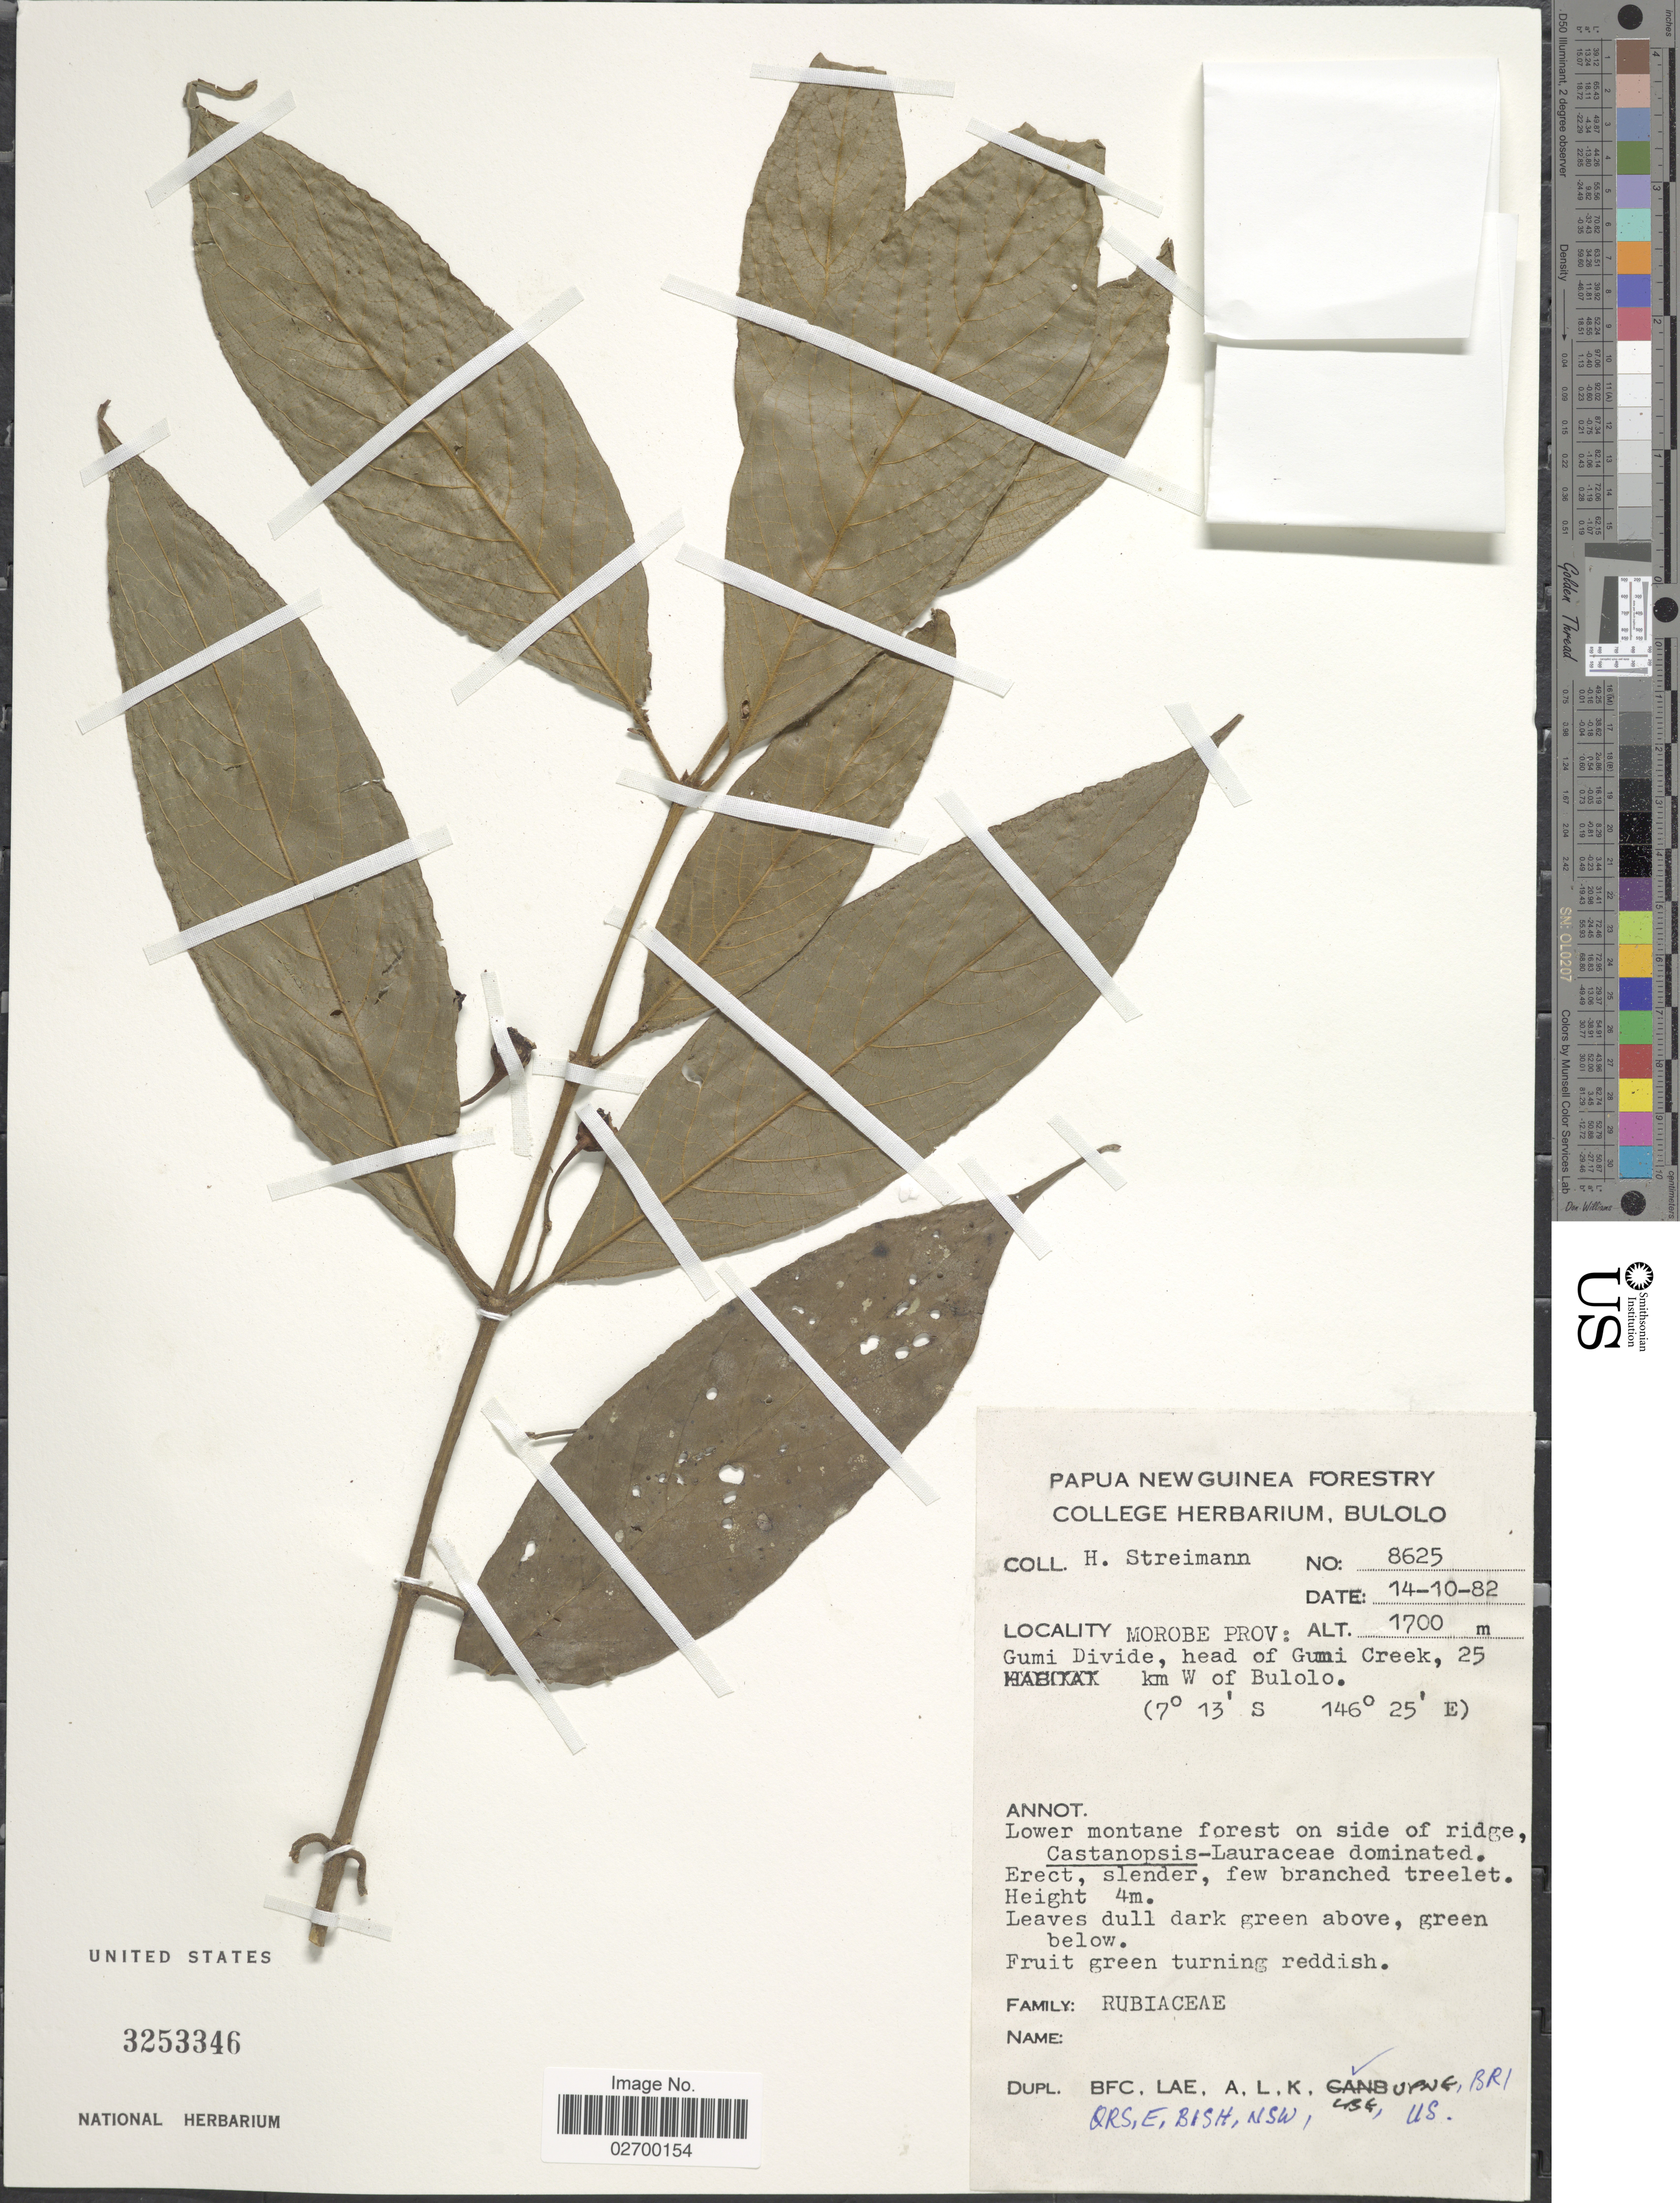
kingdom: Plantae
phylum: Tracheophyta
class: Magnoliopsida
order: Gentianales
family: Rubiaceae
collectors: H. Streimann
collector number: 8625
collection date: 1982-10-14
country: Papua New Guinea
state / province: Morobe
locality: Gumi Divide, head of Gumi Creek, 25 km W of Bulolo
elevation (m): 1700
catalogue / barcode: US 3253346